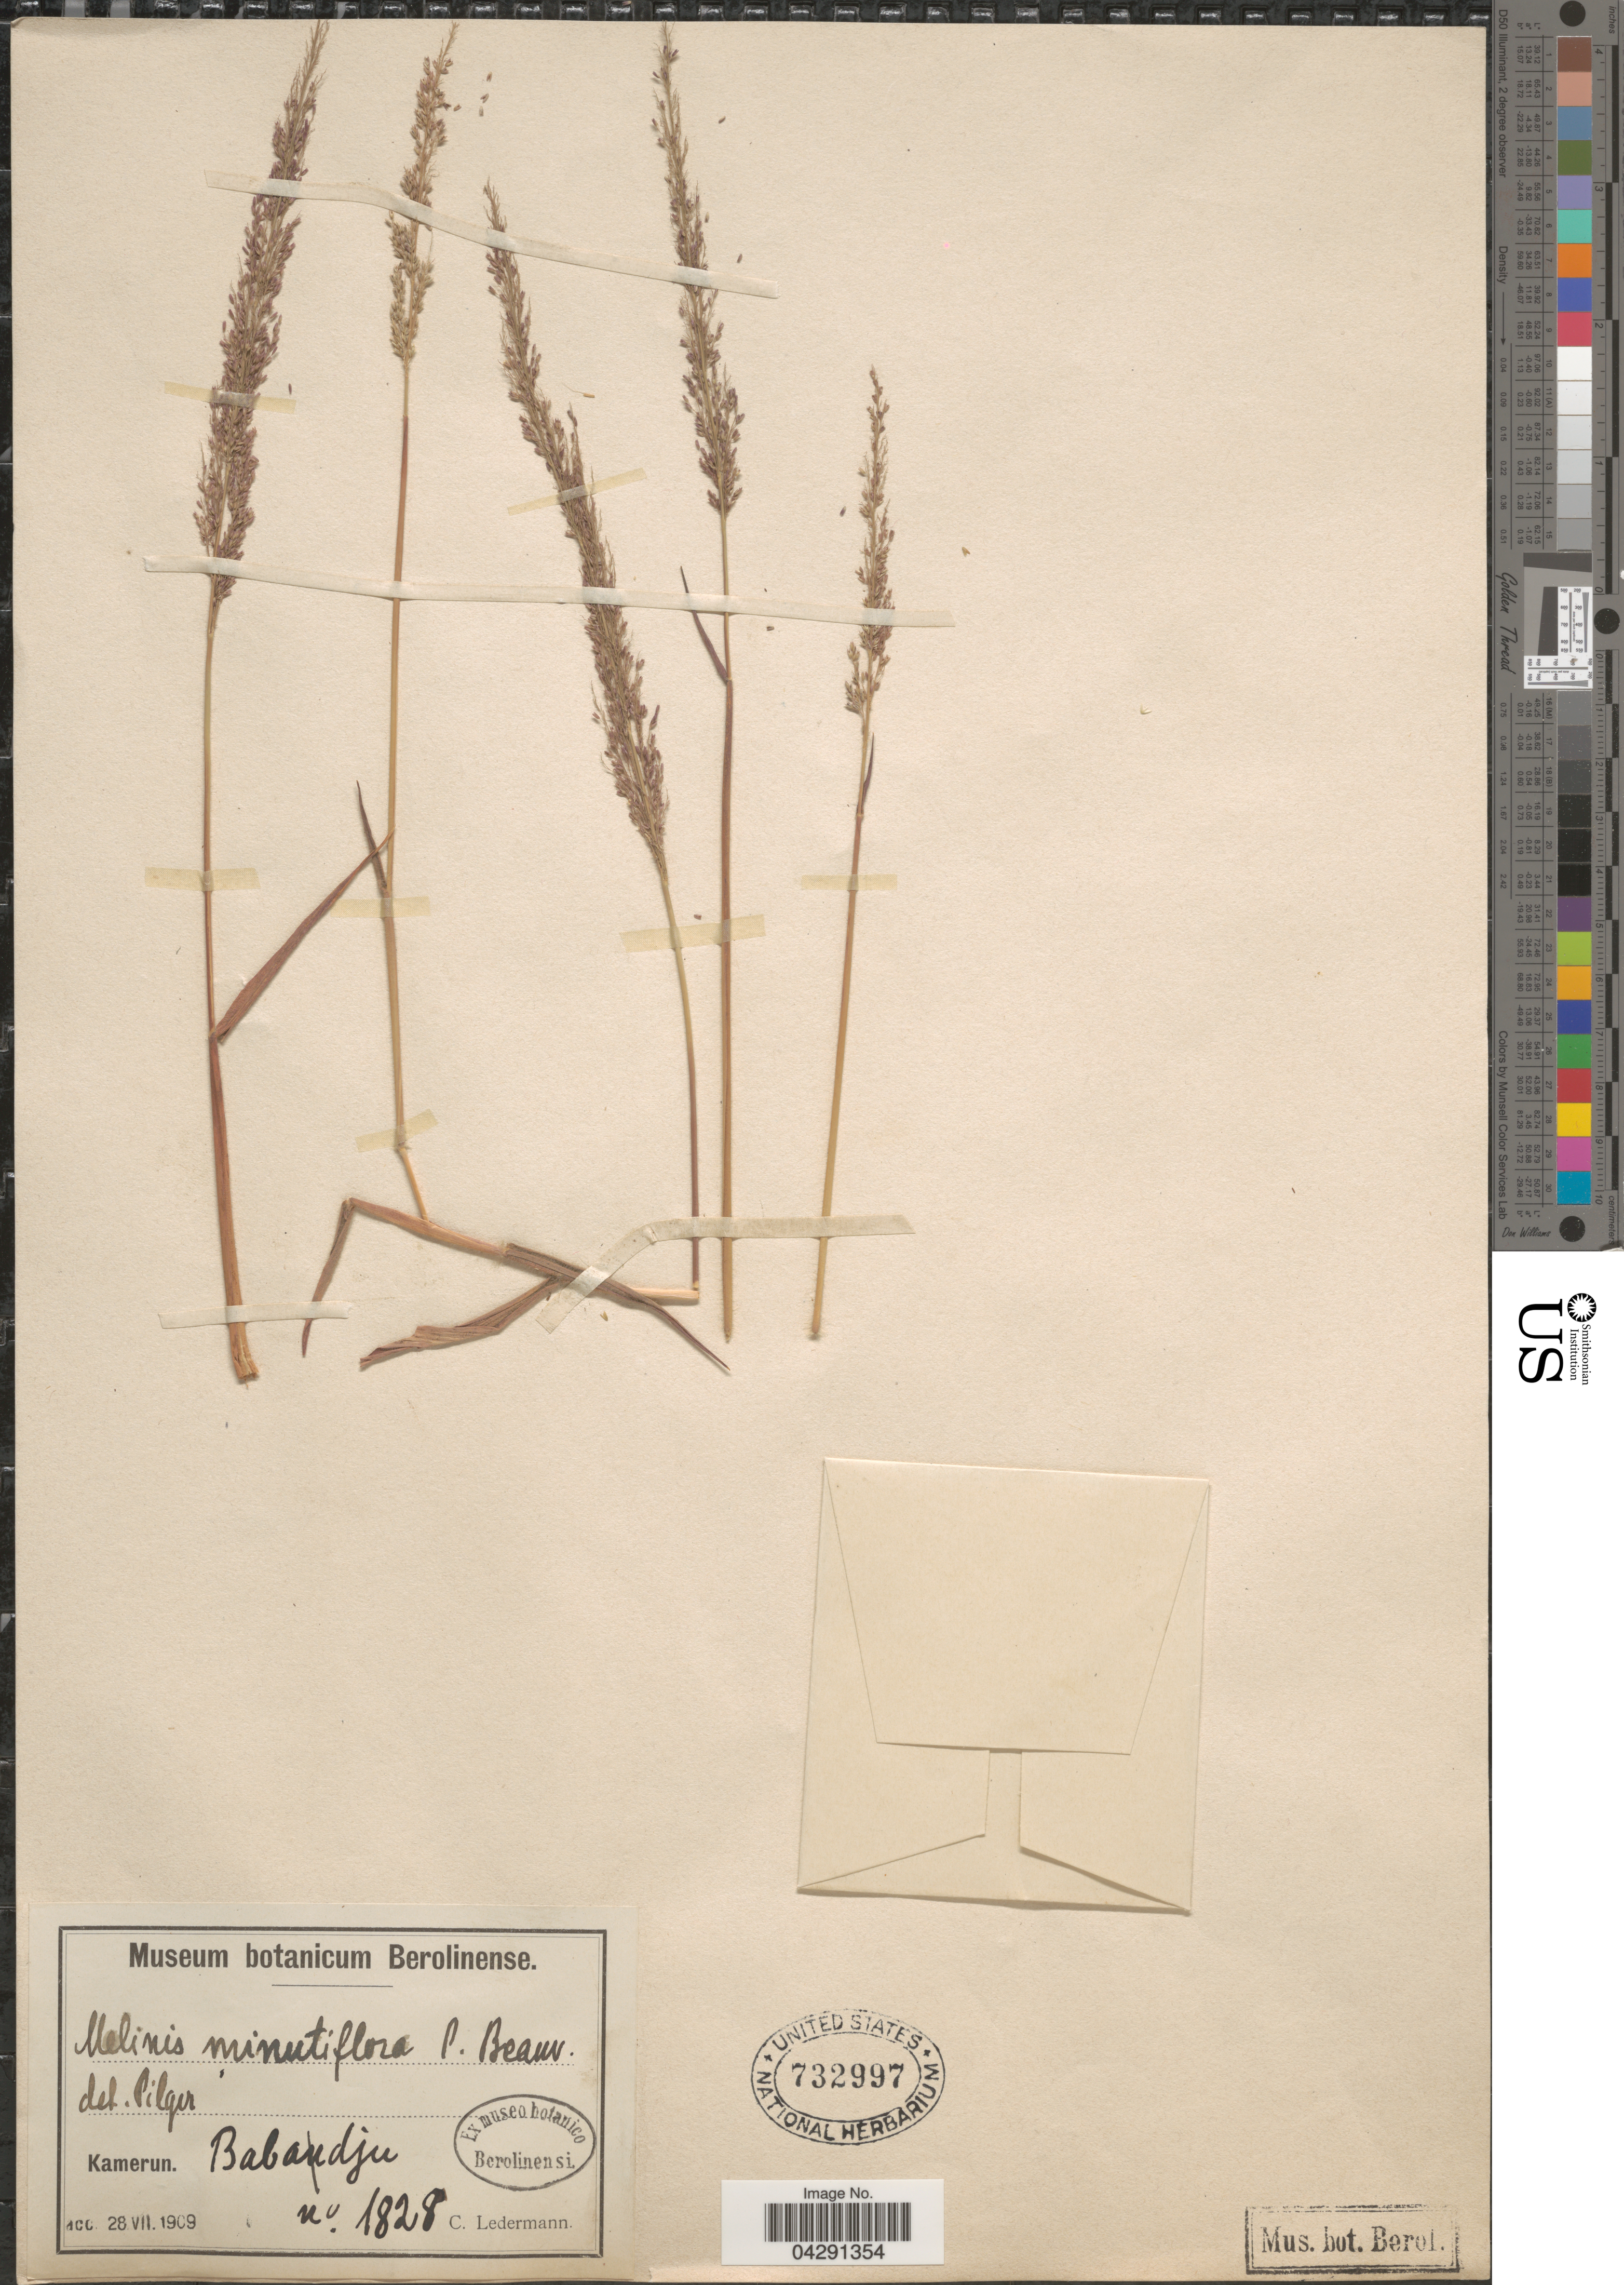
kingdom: Plantae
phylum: Tracheophyta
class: Liliopsida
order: Poales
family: Poaceae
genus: Melinis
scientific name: Melinis minutiflora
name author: P. Beauv.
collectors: C. Ledermann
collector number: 1828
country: Cameroon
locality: Kamerun. Babadju.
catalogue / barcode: US 732997